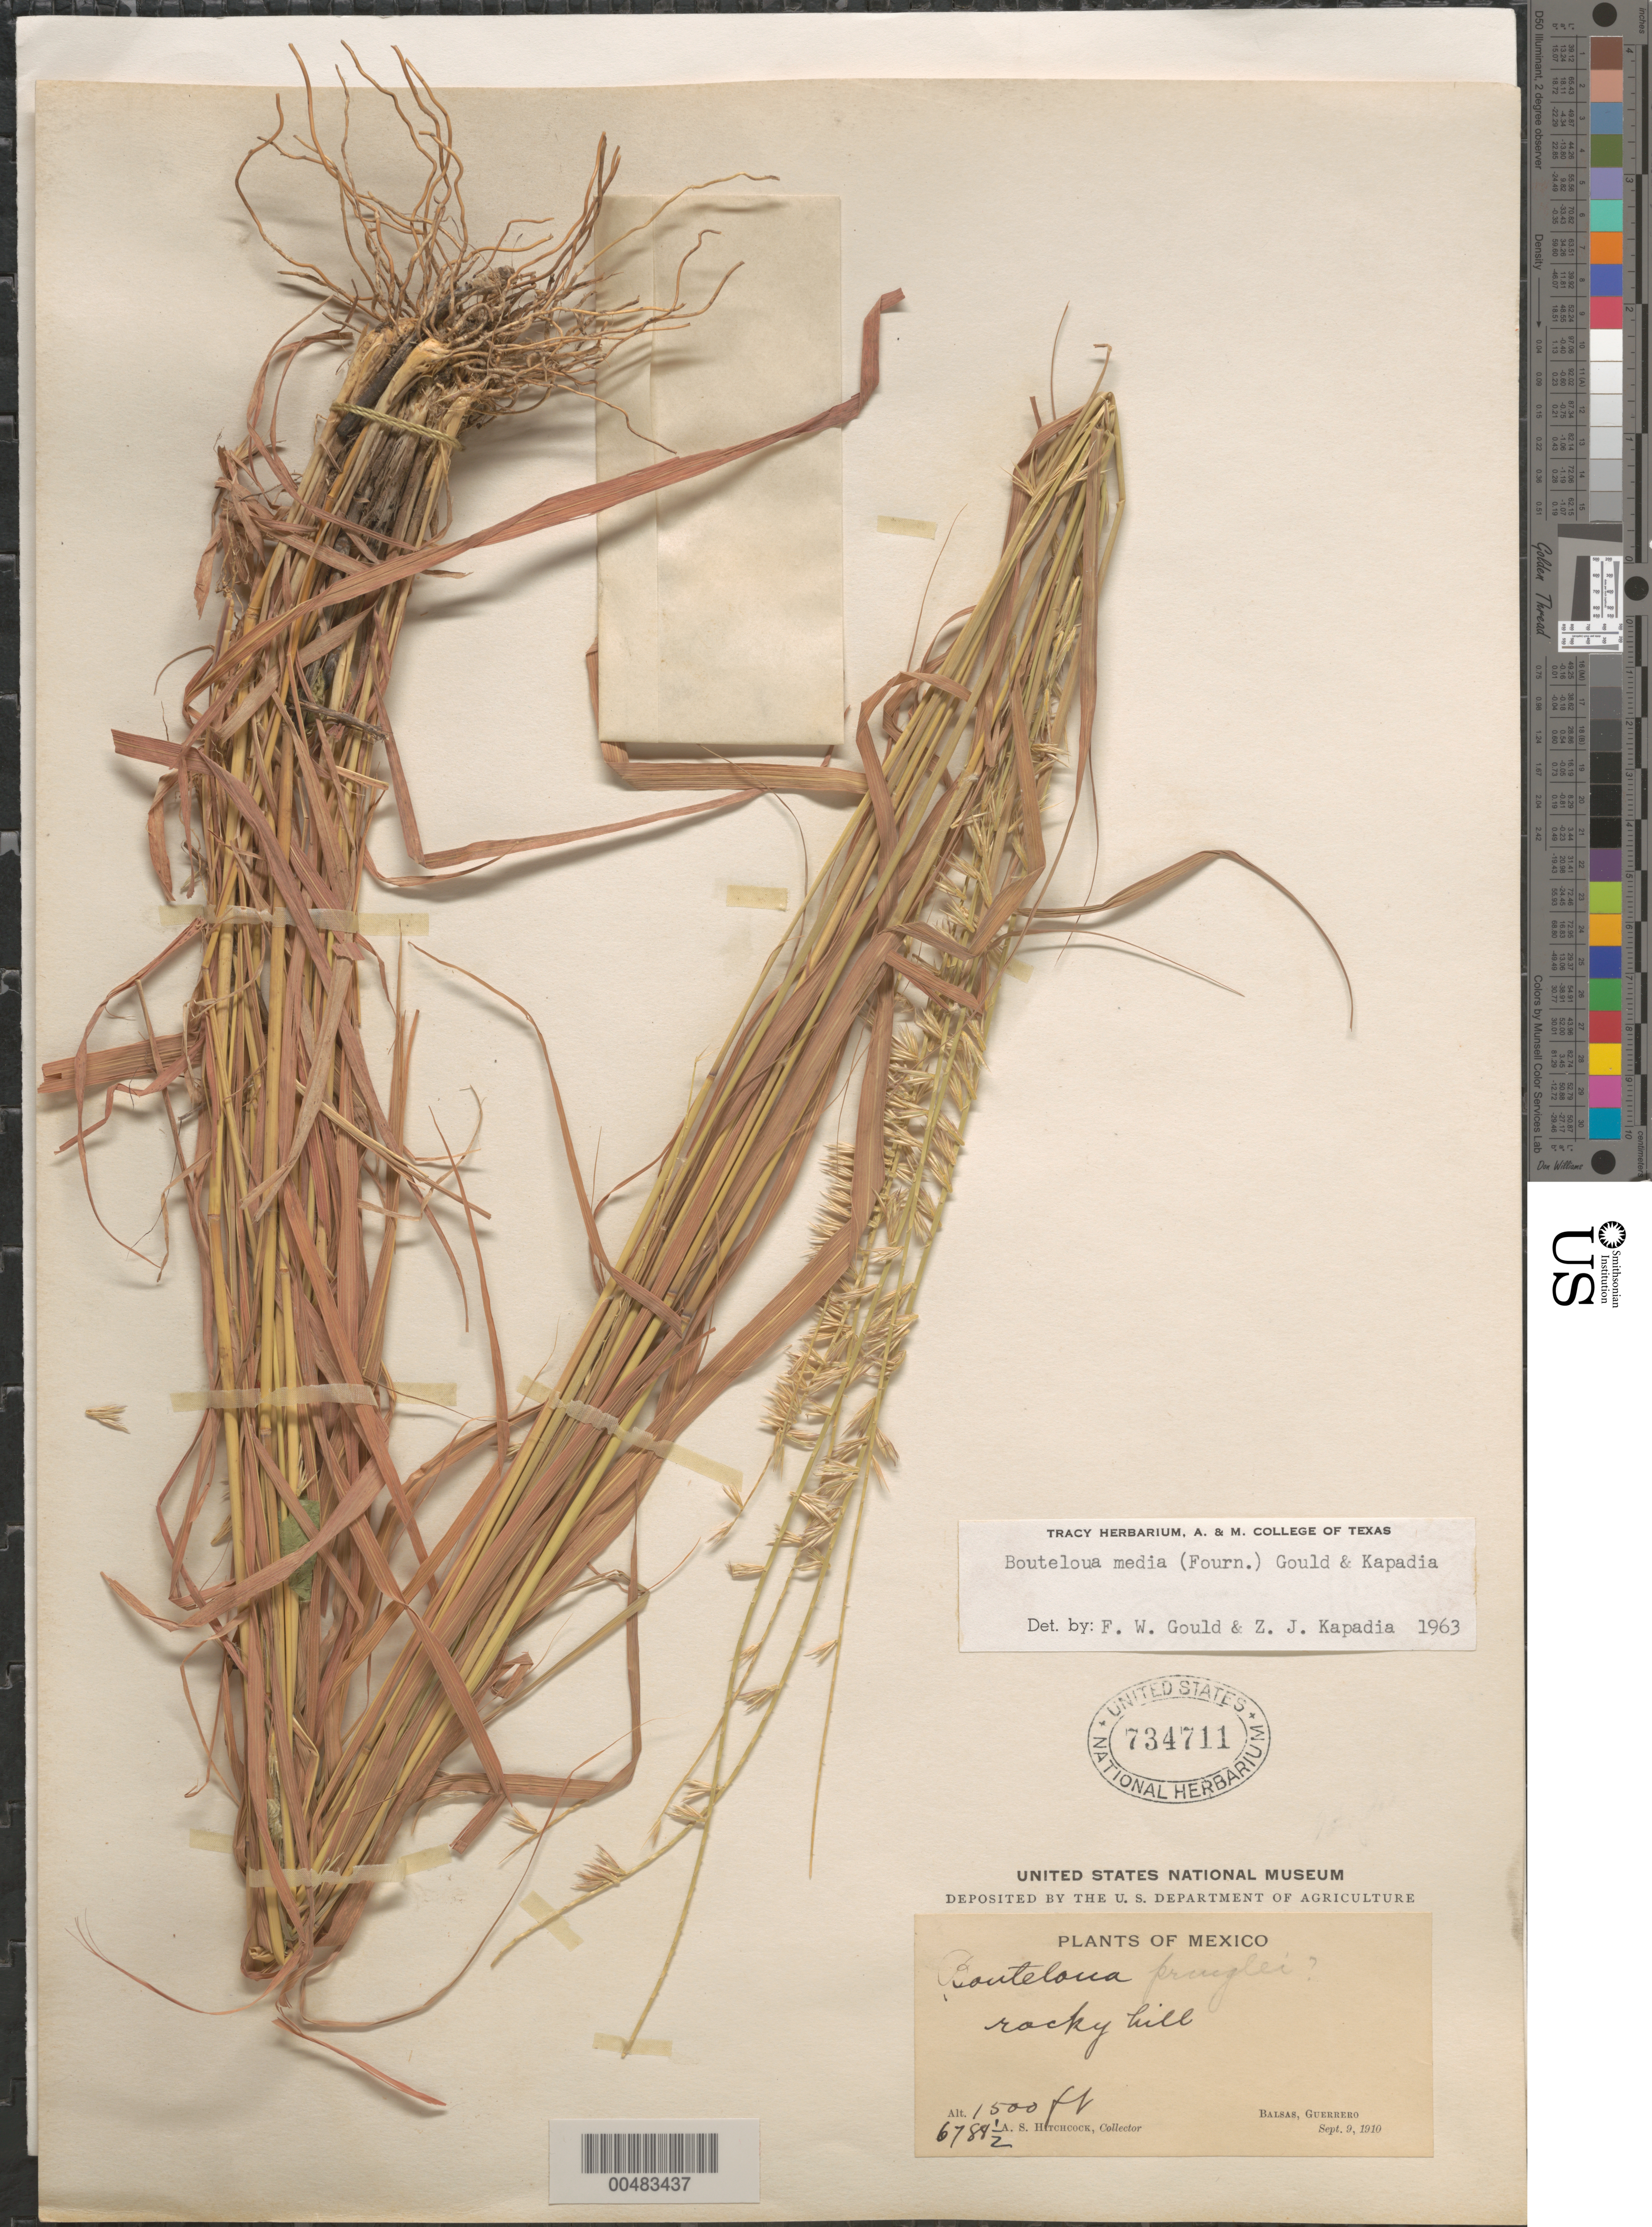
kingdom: Plantae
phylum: Tracheophyta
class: Liliopsida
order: Poales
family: Poaceae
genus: Bouteloua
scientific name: Bouteloua media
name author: (E. Fourn.) Gould & Kapadia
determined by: Gould, F. W.; Kapadia, Zarir J.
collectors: A. S. Hitchcock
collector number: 6788.5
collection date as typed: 9 Sep 1910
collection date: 1910-09-09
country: Mexico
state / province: Guerrero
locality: Balsas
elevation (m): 457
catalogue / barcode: US 734711